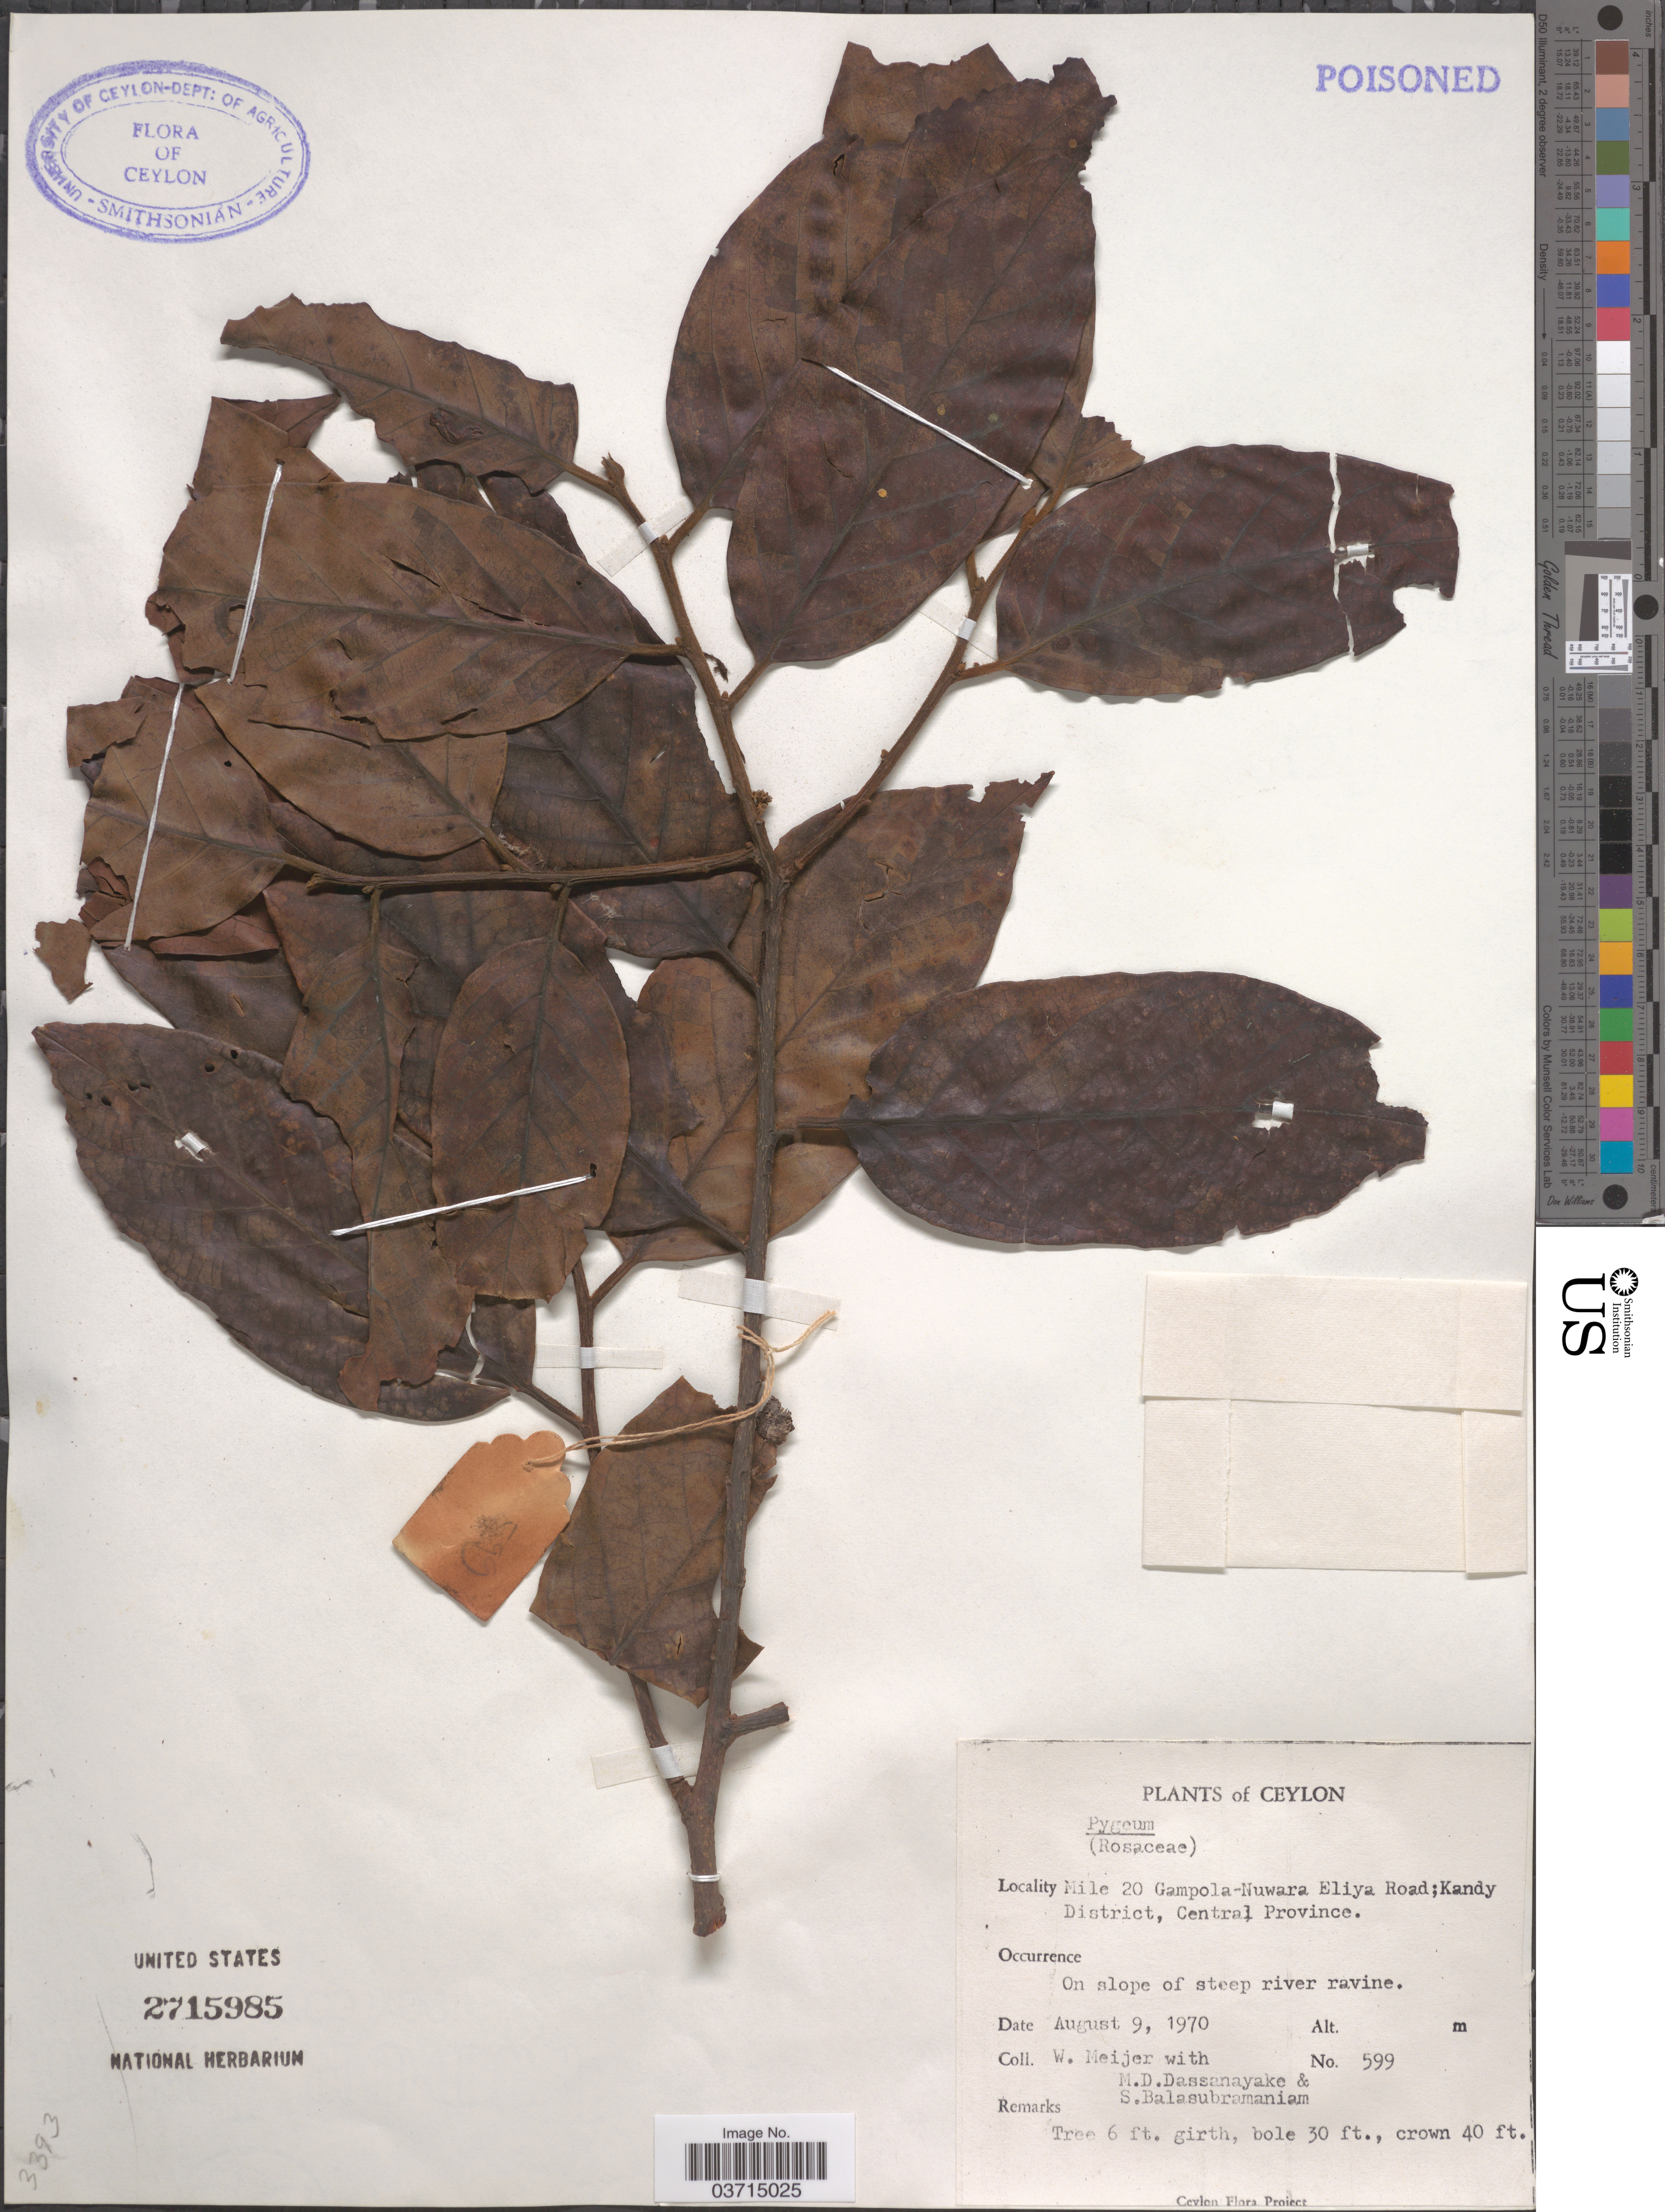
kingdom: Plantae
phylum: Tracheophyta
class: Magnoliopsida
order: Rosales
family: Rosaceae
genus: Prunus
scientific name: Prunus sp.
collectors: W. Meijer, M. D. Dassanayake & S. Balasubramaniam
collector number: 599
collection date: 1970-08-09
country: Sri Lanka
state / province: Central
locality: Ceylon. Mile 20 Gampola-Nuwara Eliya Road; Kandy District.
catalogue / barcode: US 2715985